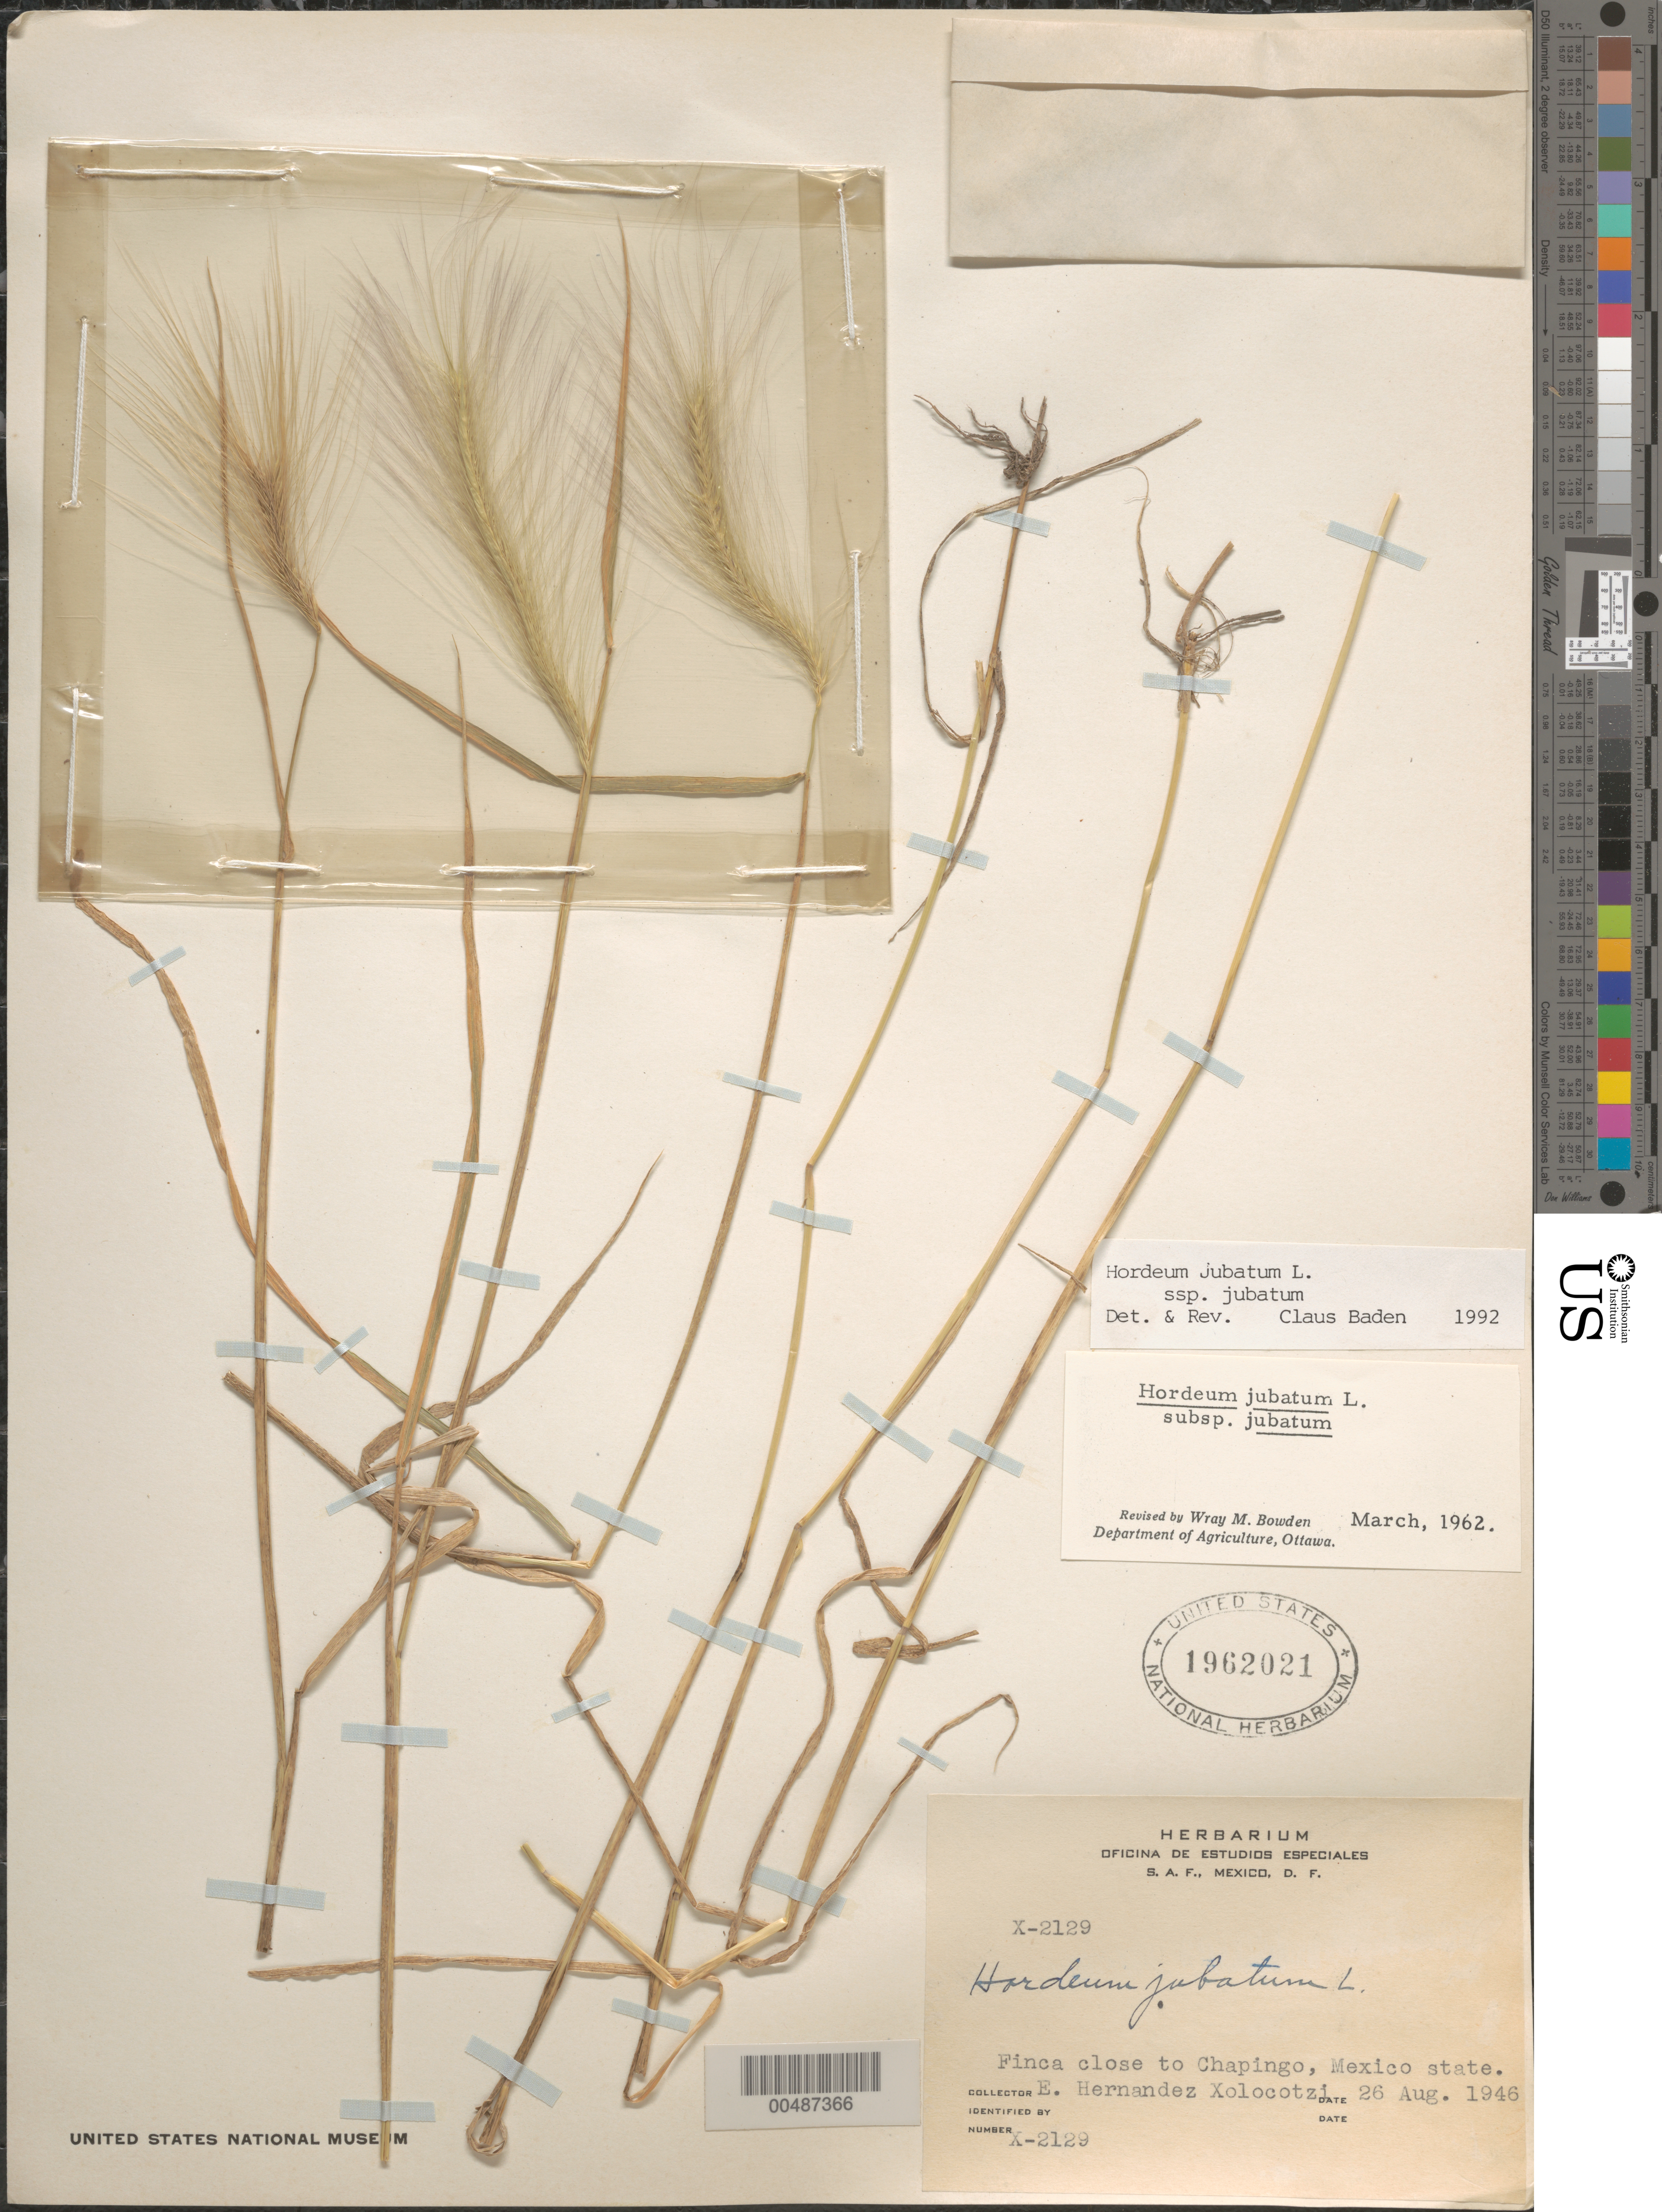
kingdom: Plantae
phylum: Tracheophyta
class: Liliopsida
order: Poales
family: Poaceae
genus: Hordeum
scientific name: Hordeum jubatum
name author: L.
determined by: Baden, C.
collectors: E. I. Hernández-X.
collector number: X-2129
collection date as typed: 26 Aug 1946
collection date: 1946-08-26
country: Mexico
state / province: México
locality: Finca Close to Chapingo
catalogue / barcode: US 1962021